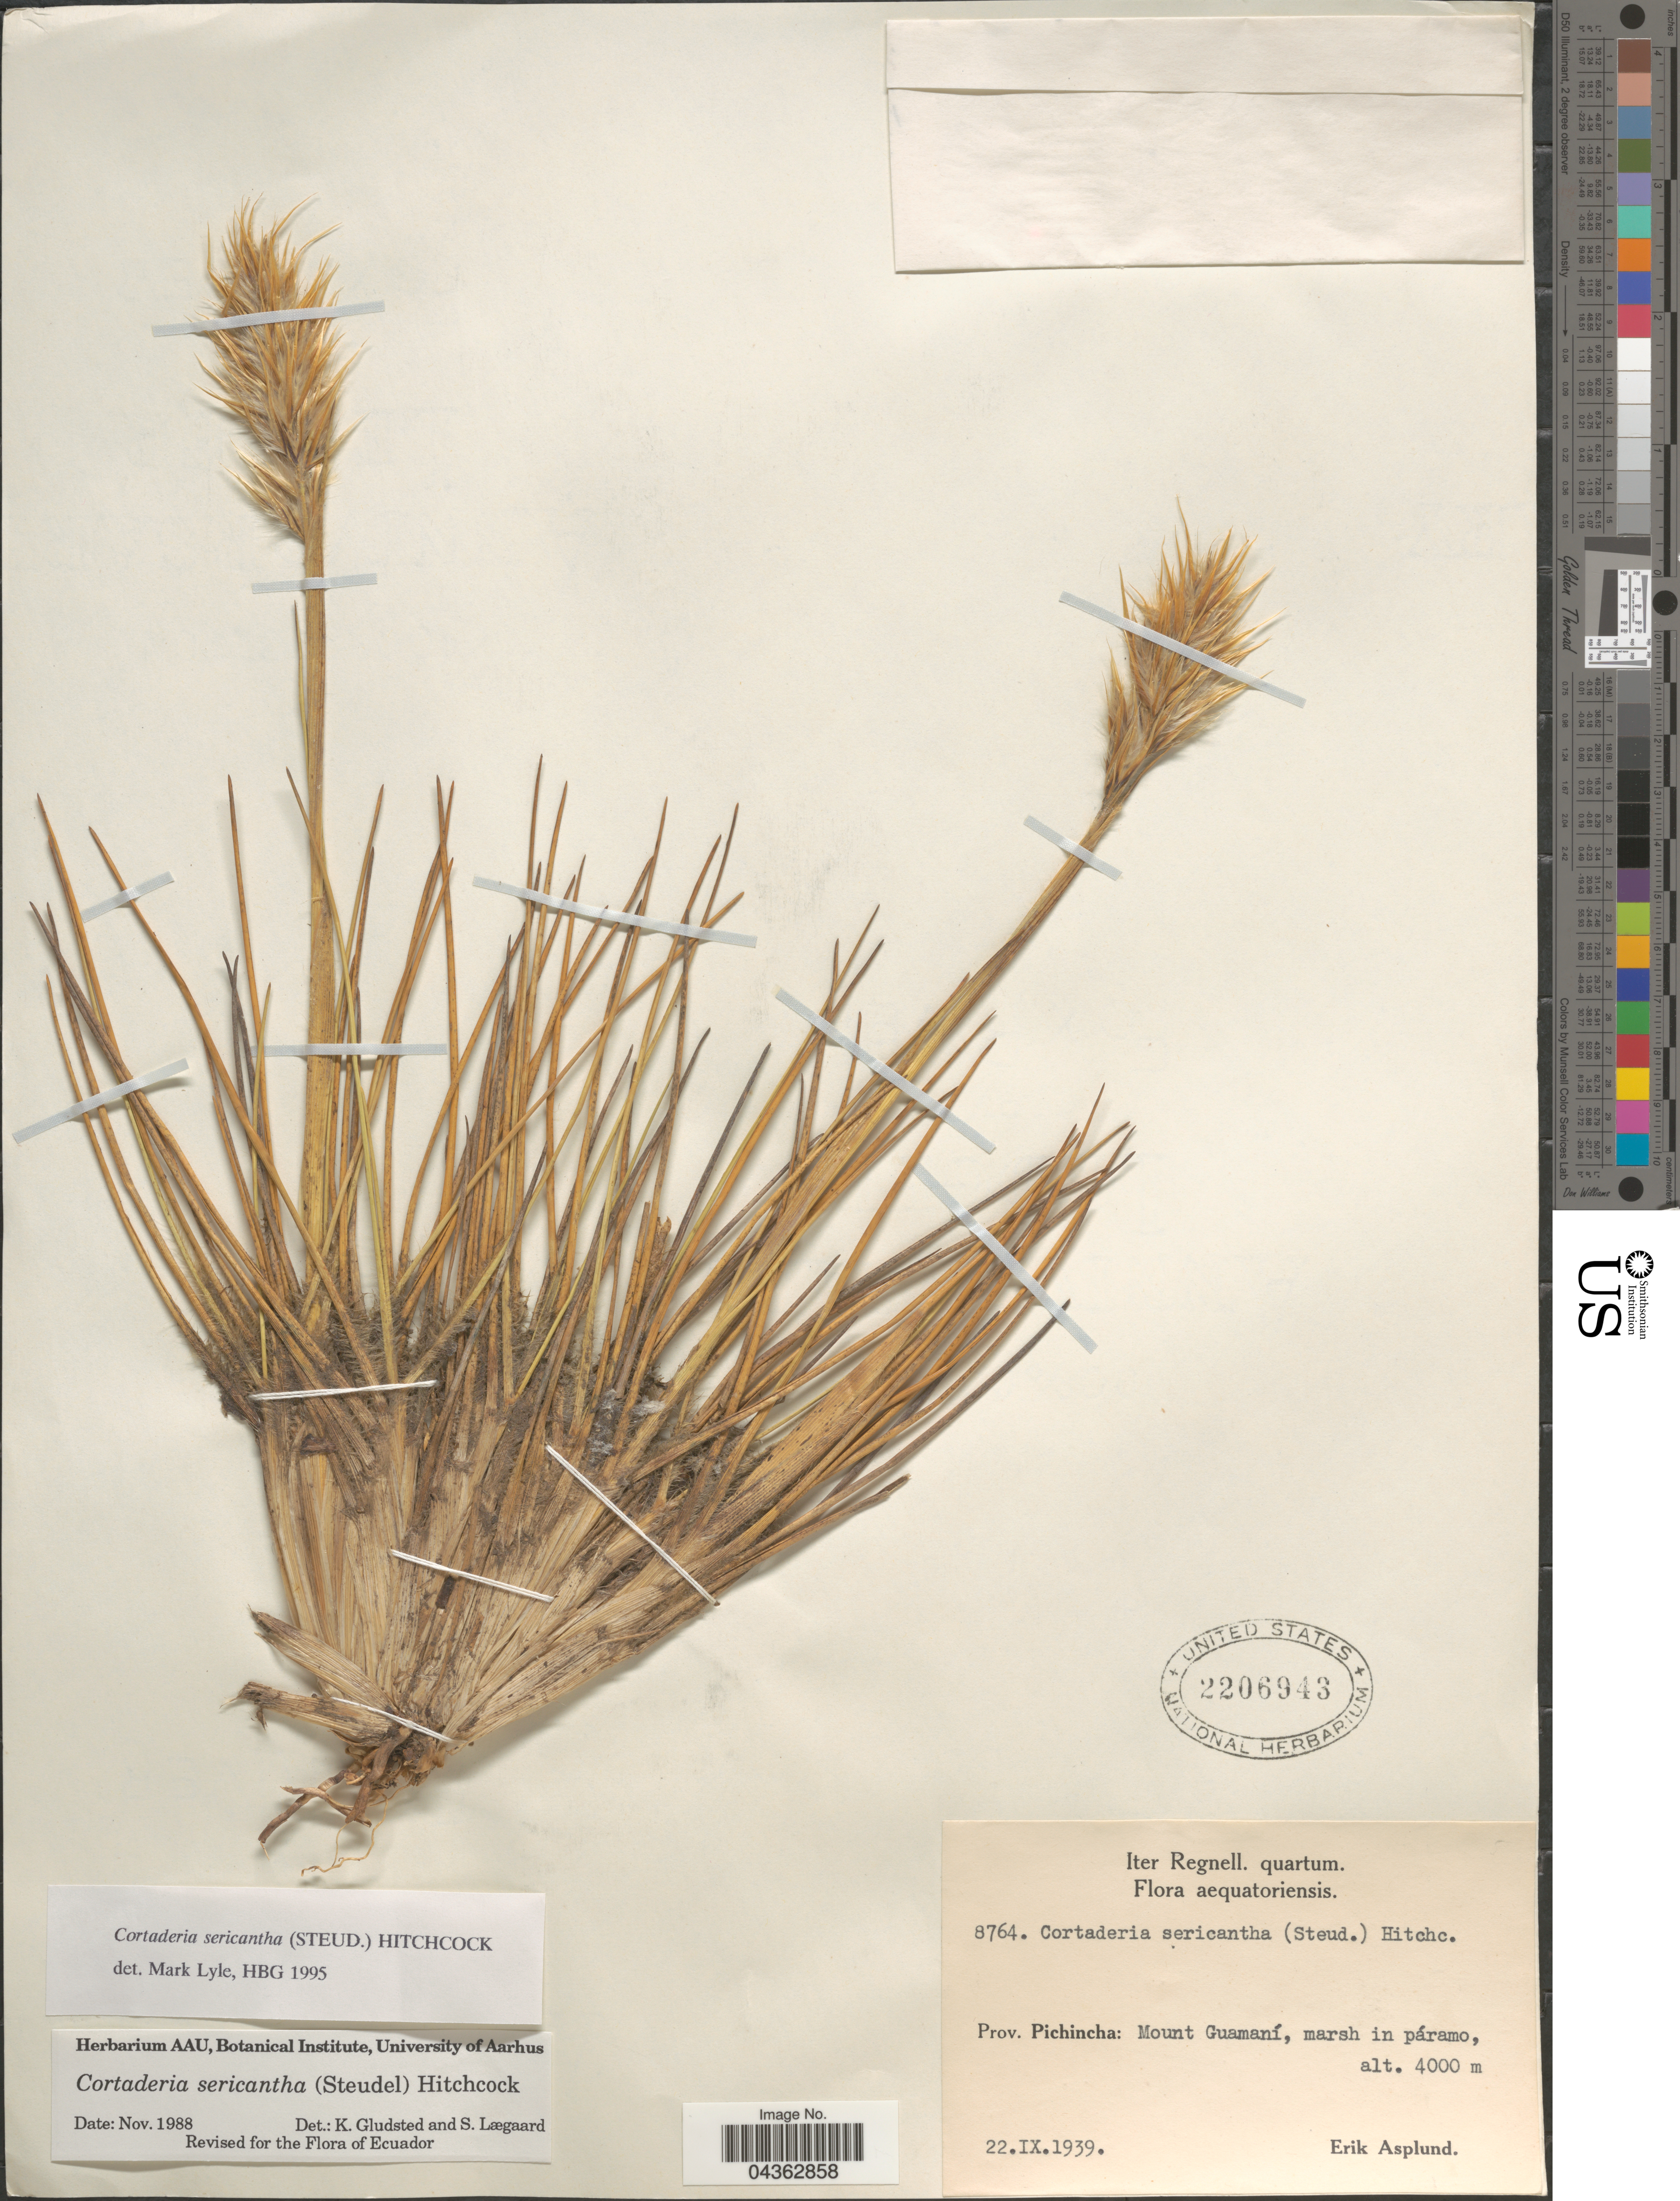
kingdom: Plantae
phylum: Tracheophyta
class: Liliopsida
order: Poales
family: Poaceae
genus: Cortaderia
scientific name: Cortaderia sericantha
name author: (Steud.) Hitchc.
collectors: E. Asplund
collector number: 8764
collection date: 1939-09-22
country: Ecuador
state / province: Pichincha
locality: Iter Regnell. quartum. Mont Guamaní, marsh in páramo.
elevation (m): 4000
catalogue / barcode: US 2206943